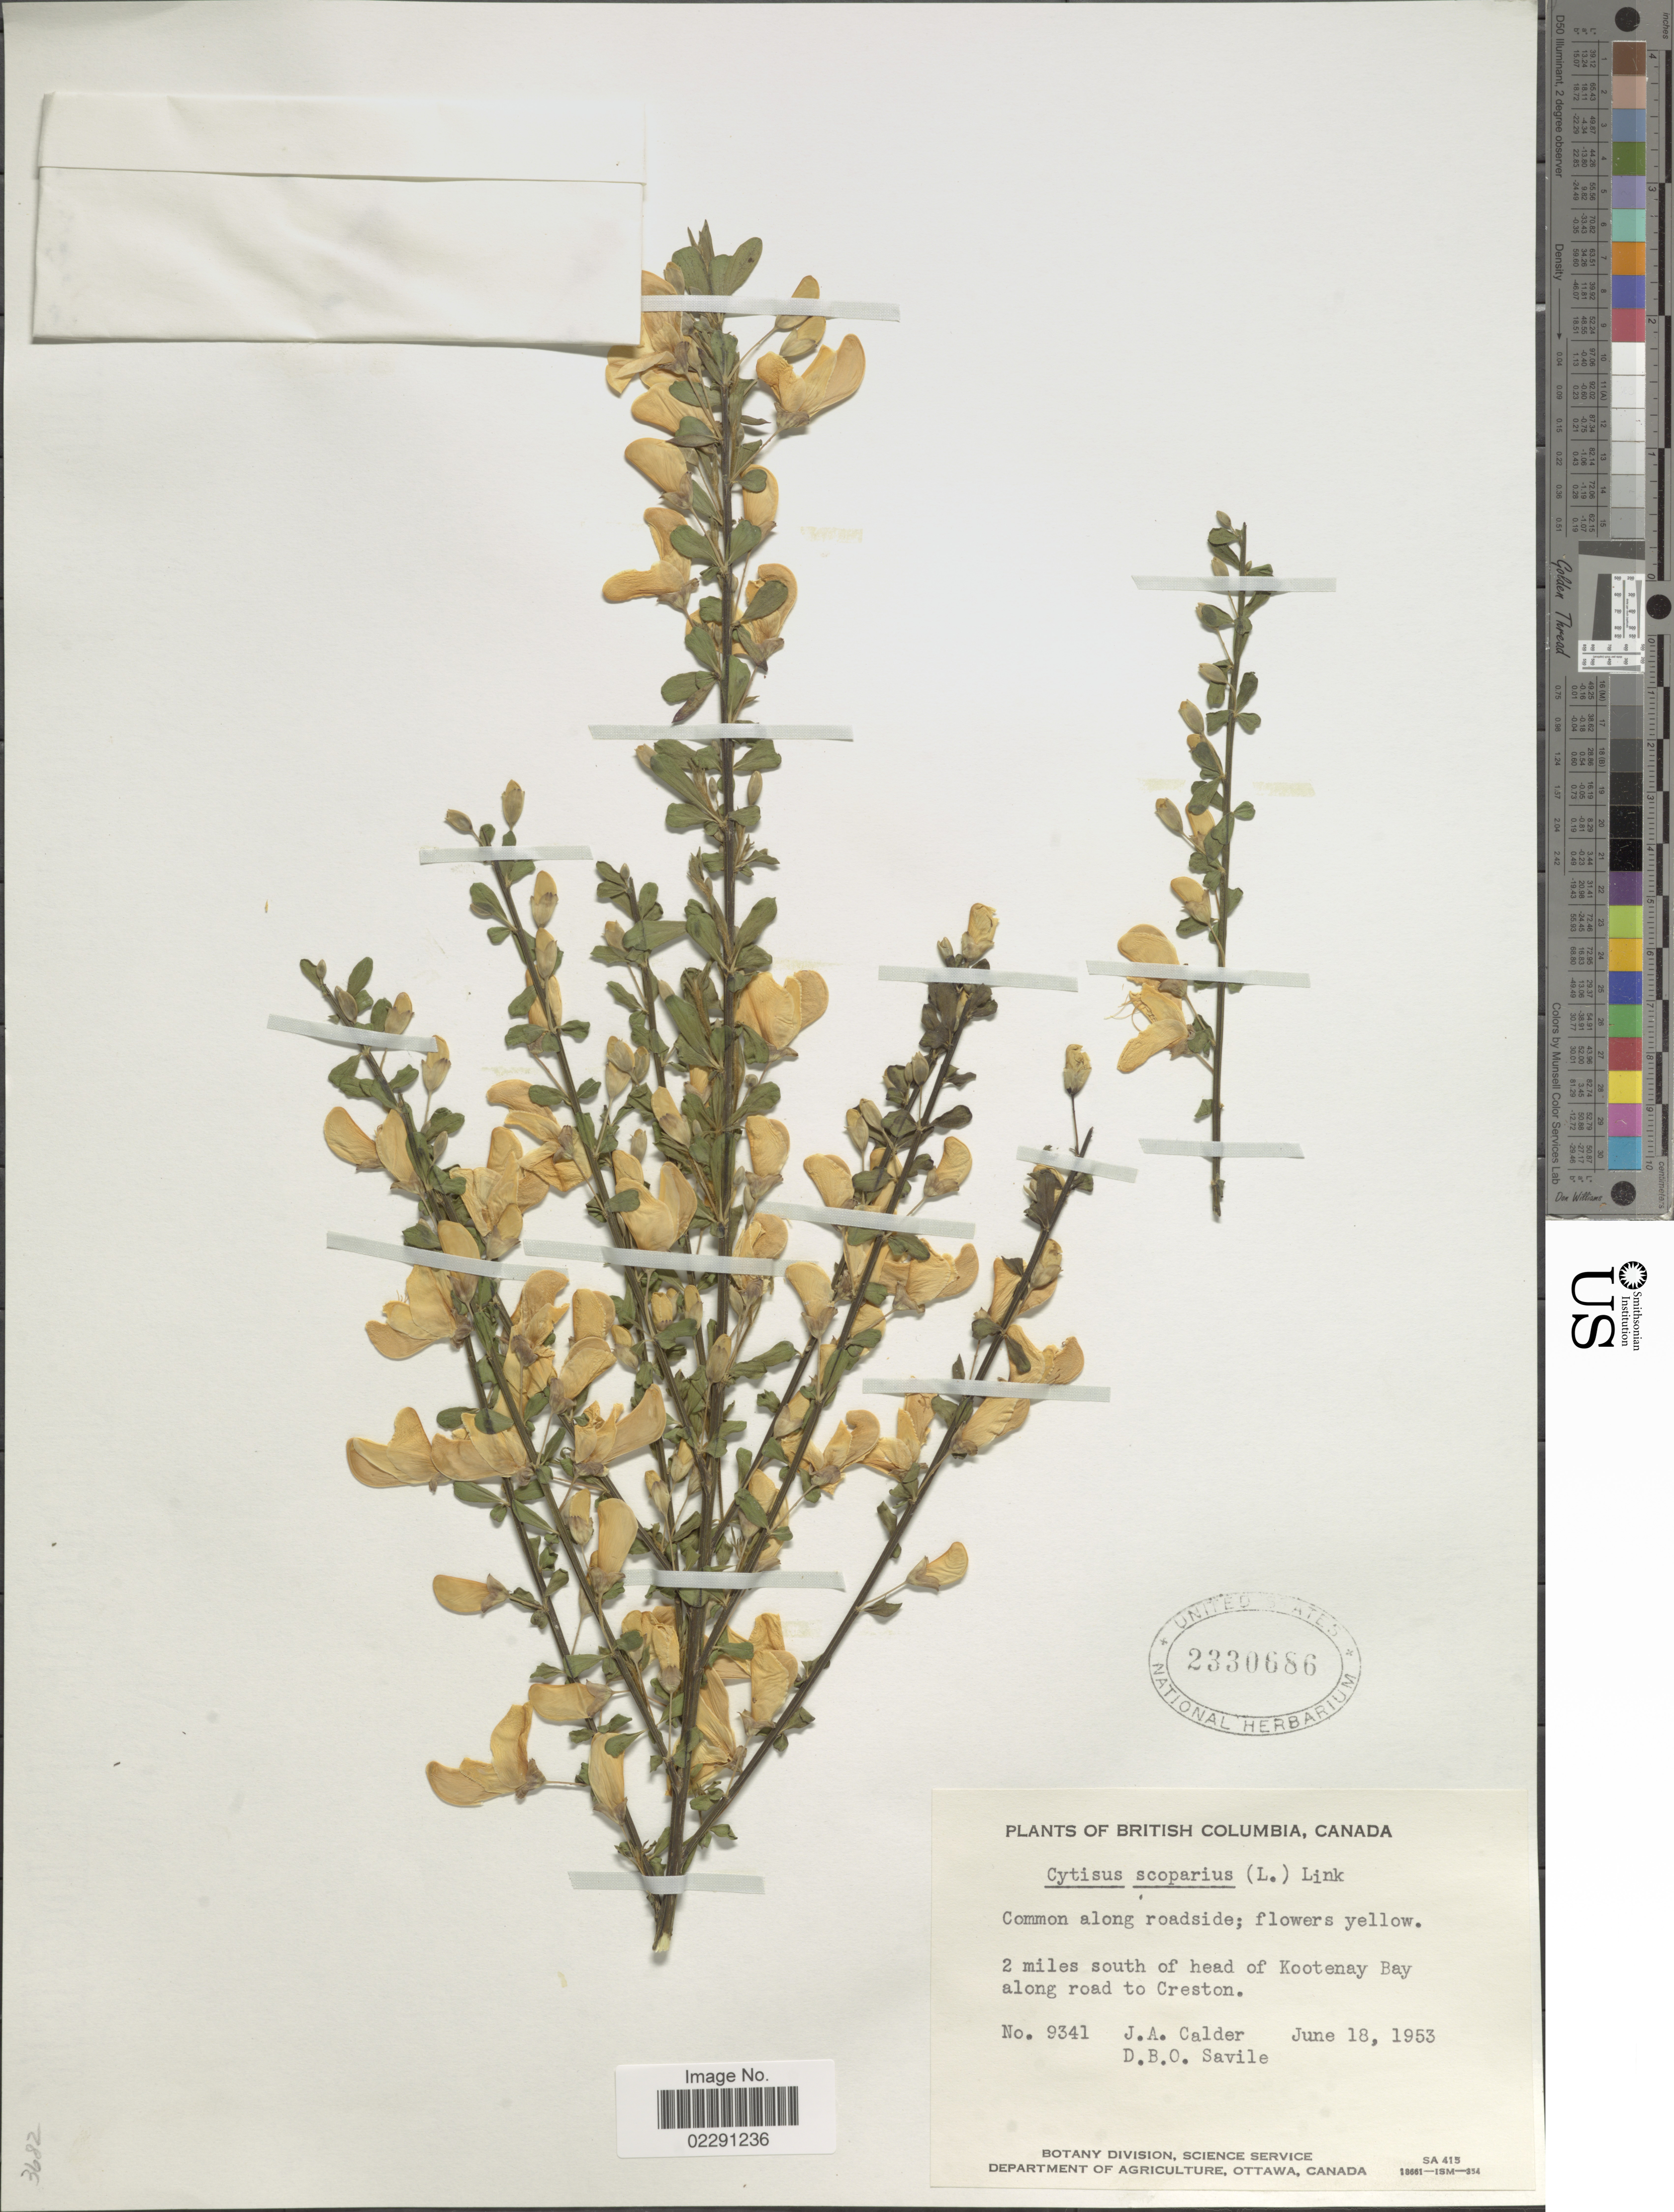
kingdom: Plantae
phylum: Tracheophyta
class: Magnoliopsida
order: Fabales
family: Fabaceae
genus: Cytisus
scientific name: Cytisus scoparius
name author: (L.) Link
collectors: J. A. Calder & D. Savile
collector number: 9341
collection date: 1953-06-18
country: Canada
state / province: British Columbia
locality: Common along roadside, 2 miles south of head of Kootenay Bay along road to Creston.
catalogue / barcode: US 2330686